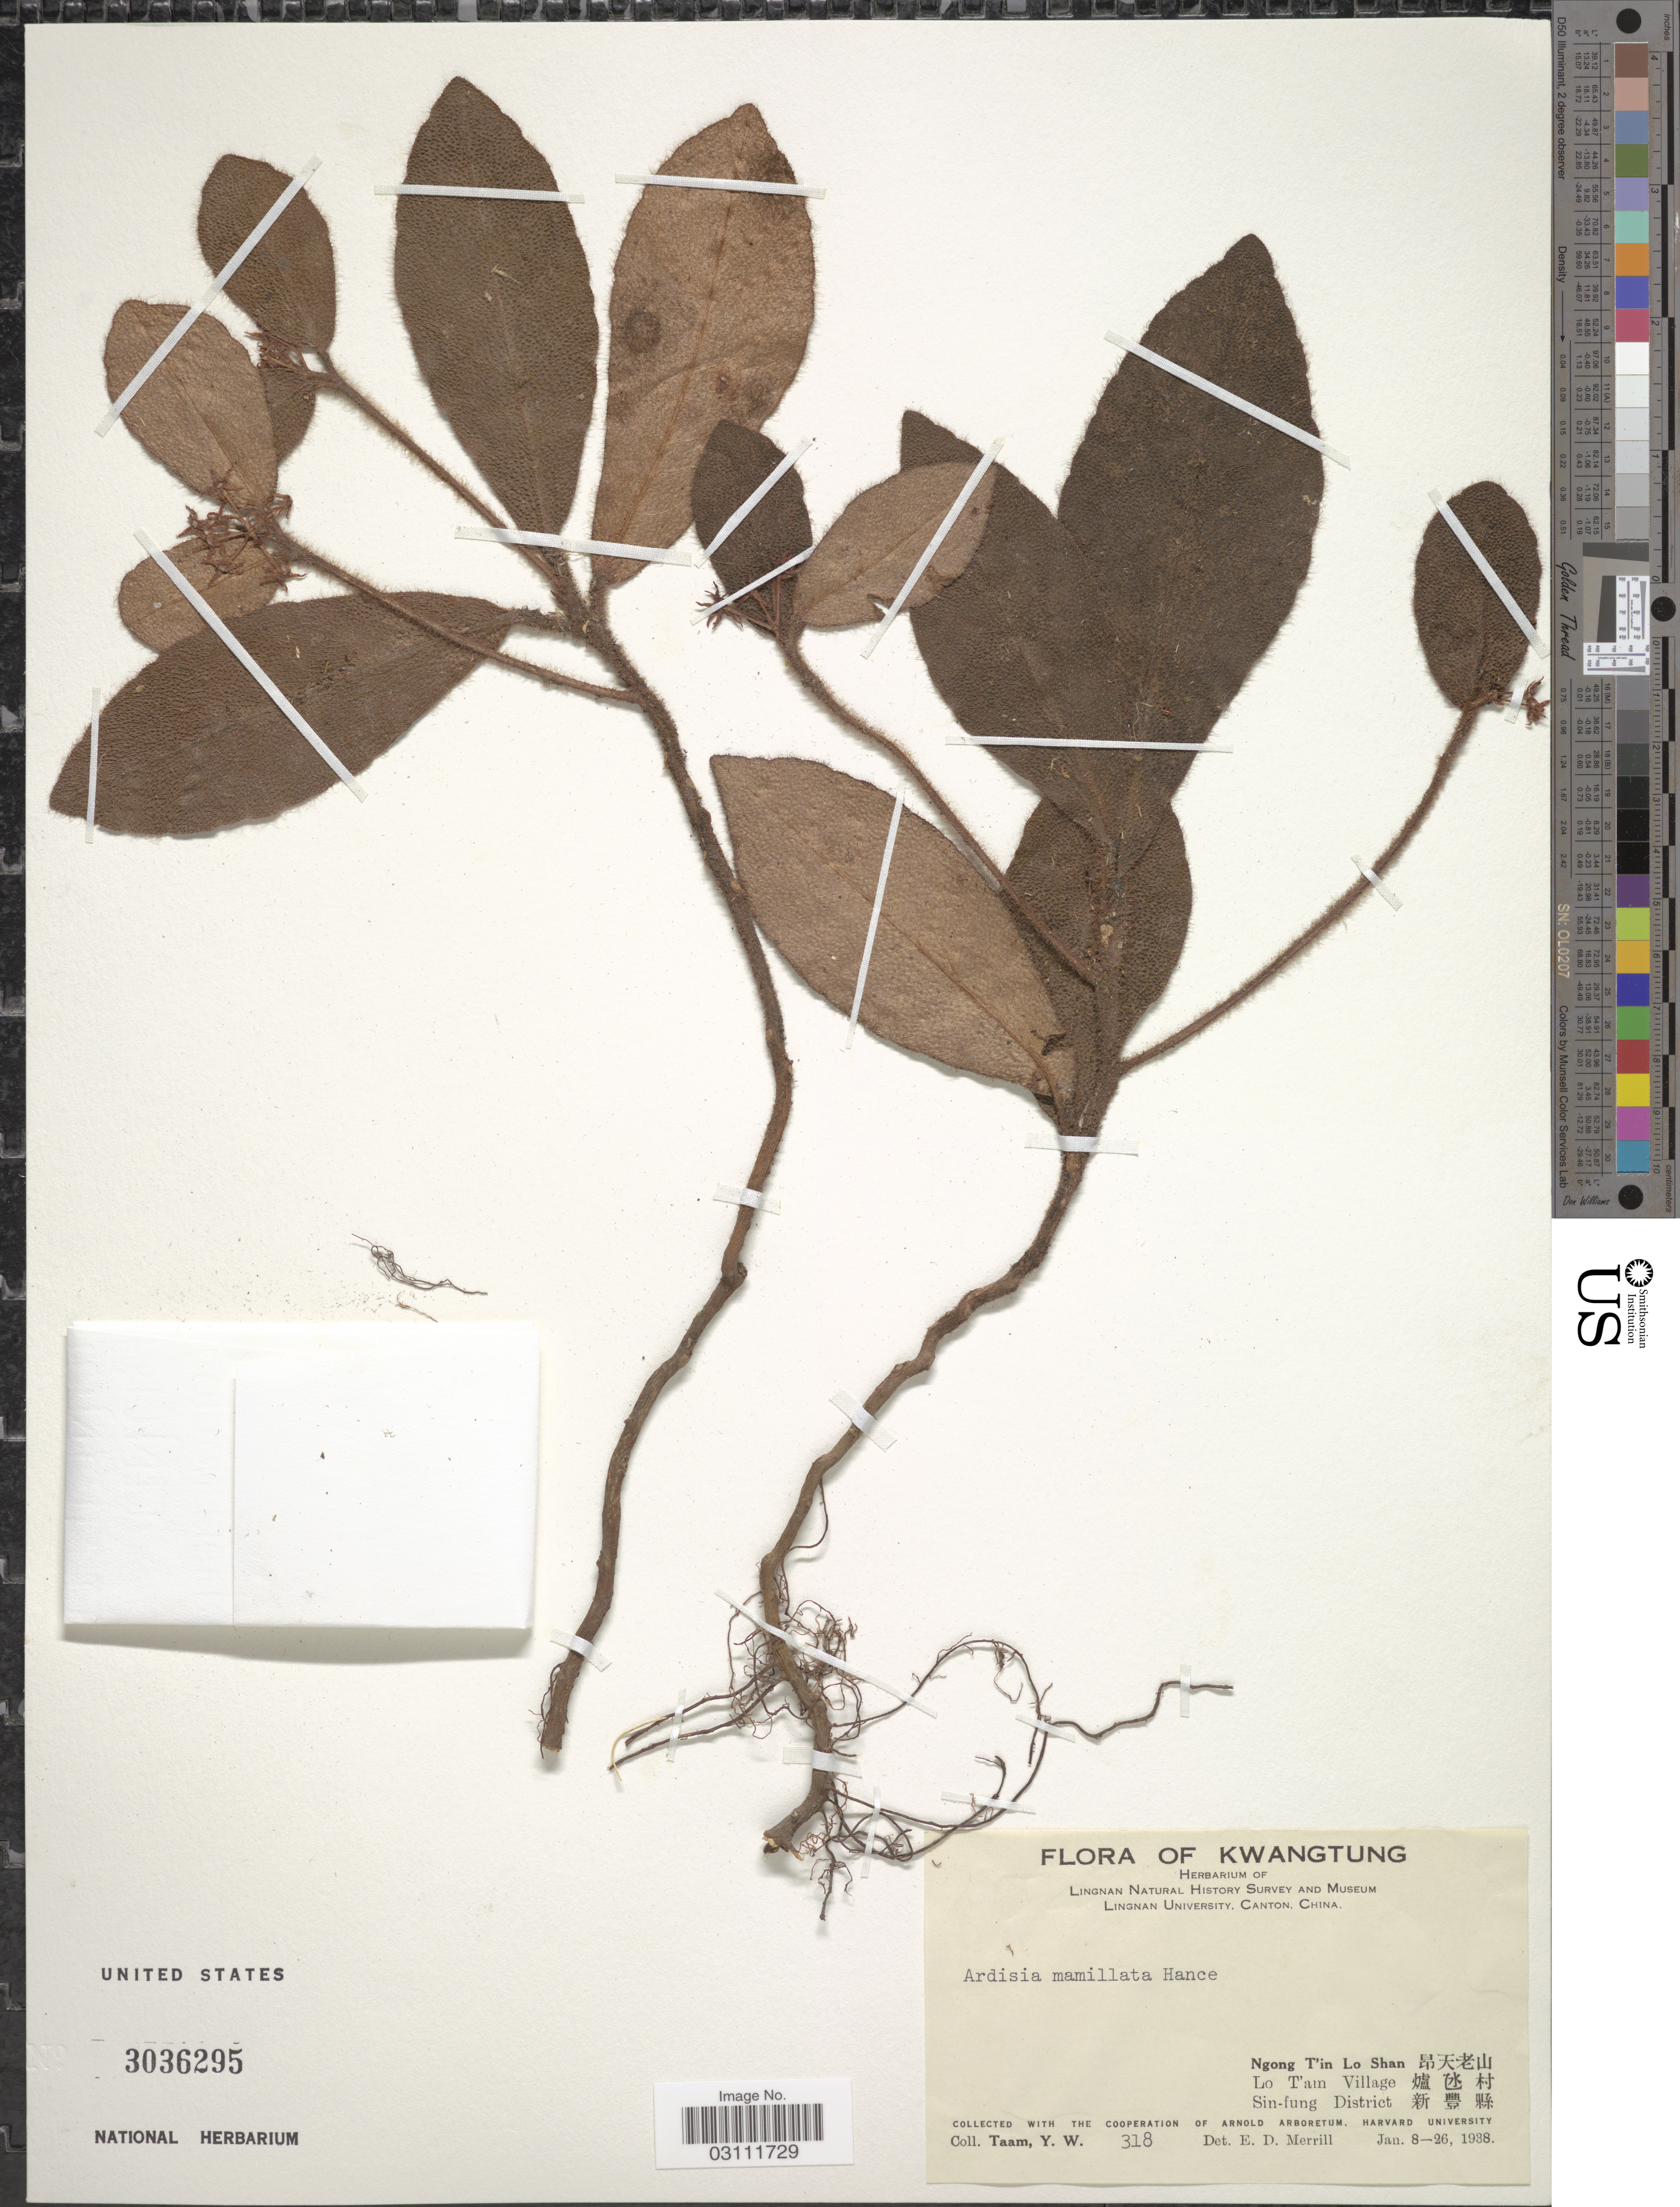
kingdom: Plantae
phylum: Tracheophyta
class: Magnoliopsida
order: Ericales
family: Primulaceae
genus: Ardisia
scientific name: Ardisia mamillata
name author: Hance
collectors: Y. W. Taam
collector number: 318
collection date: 1938-01-08/1938-01-26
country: China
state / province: Guangdong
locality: Kwangtung, Ngong T'in Lo Shan, Lo T'am Village, Sin-fung District.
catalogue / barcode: US 3036295